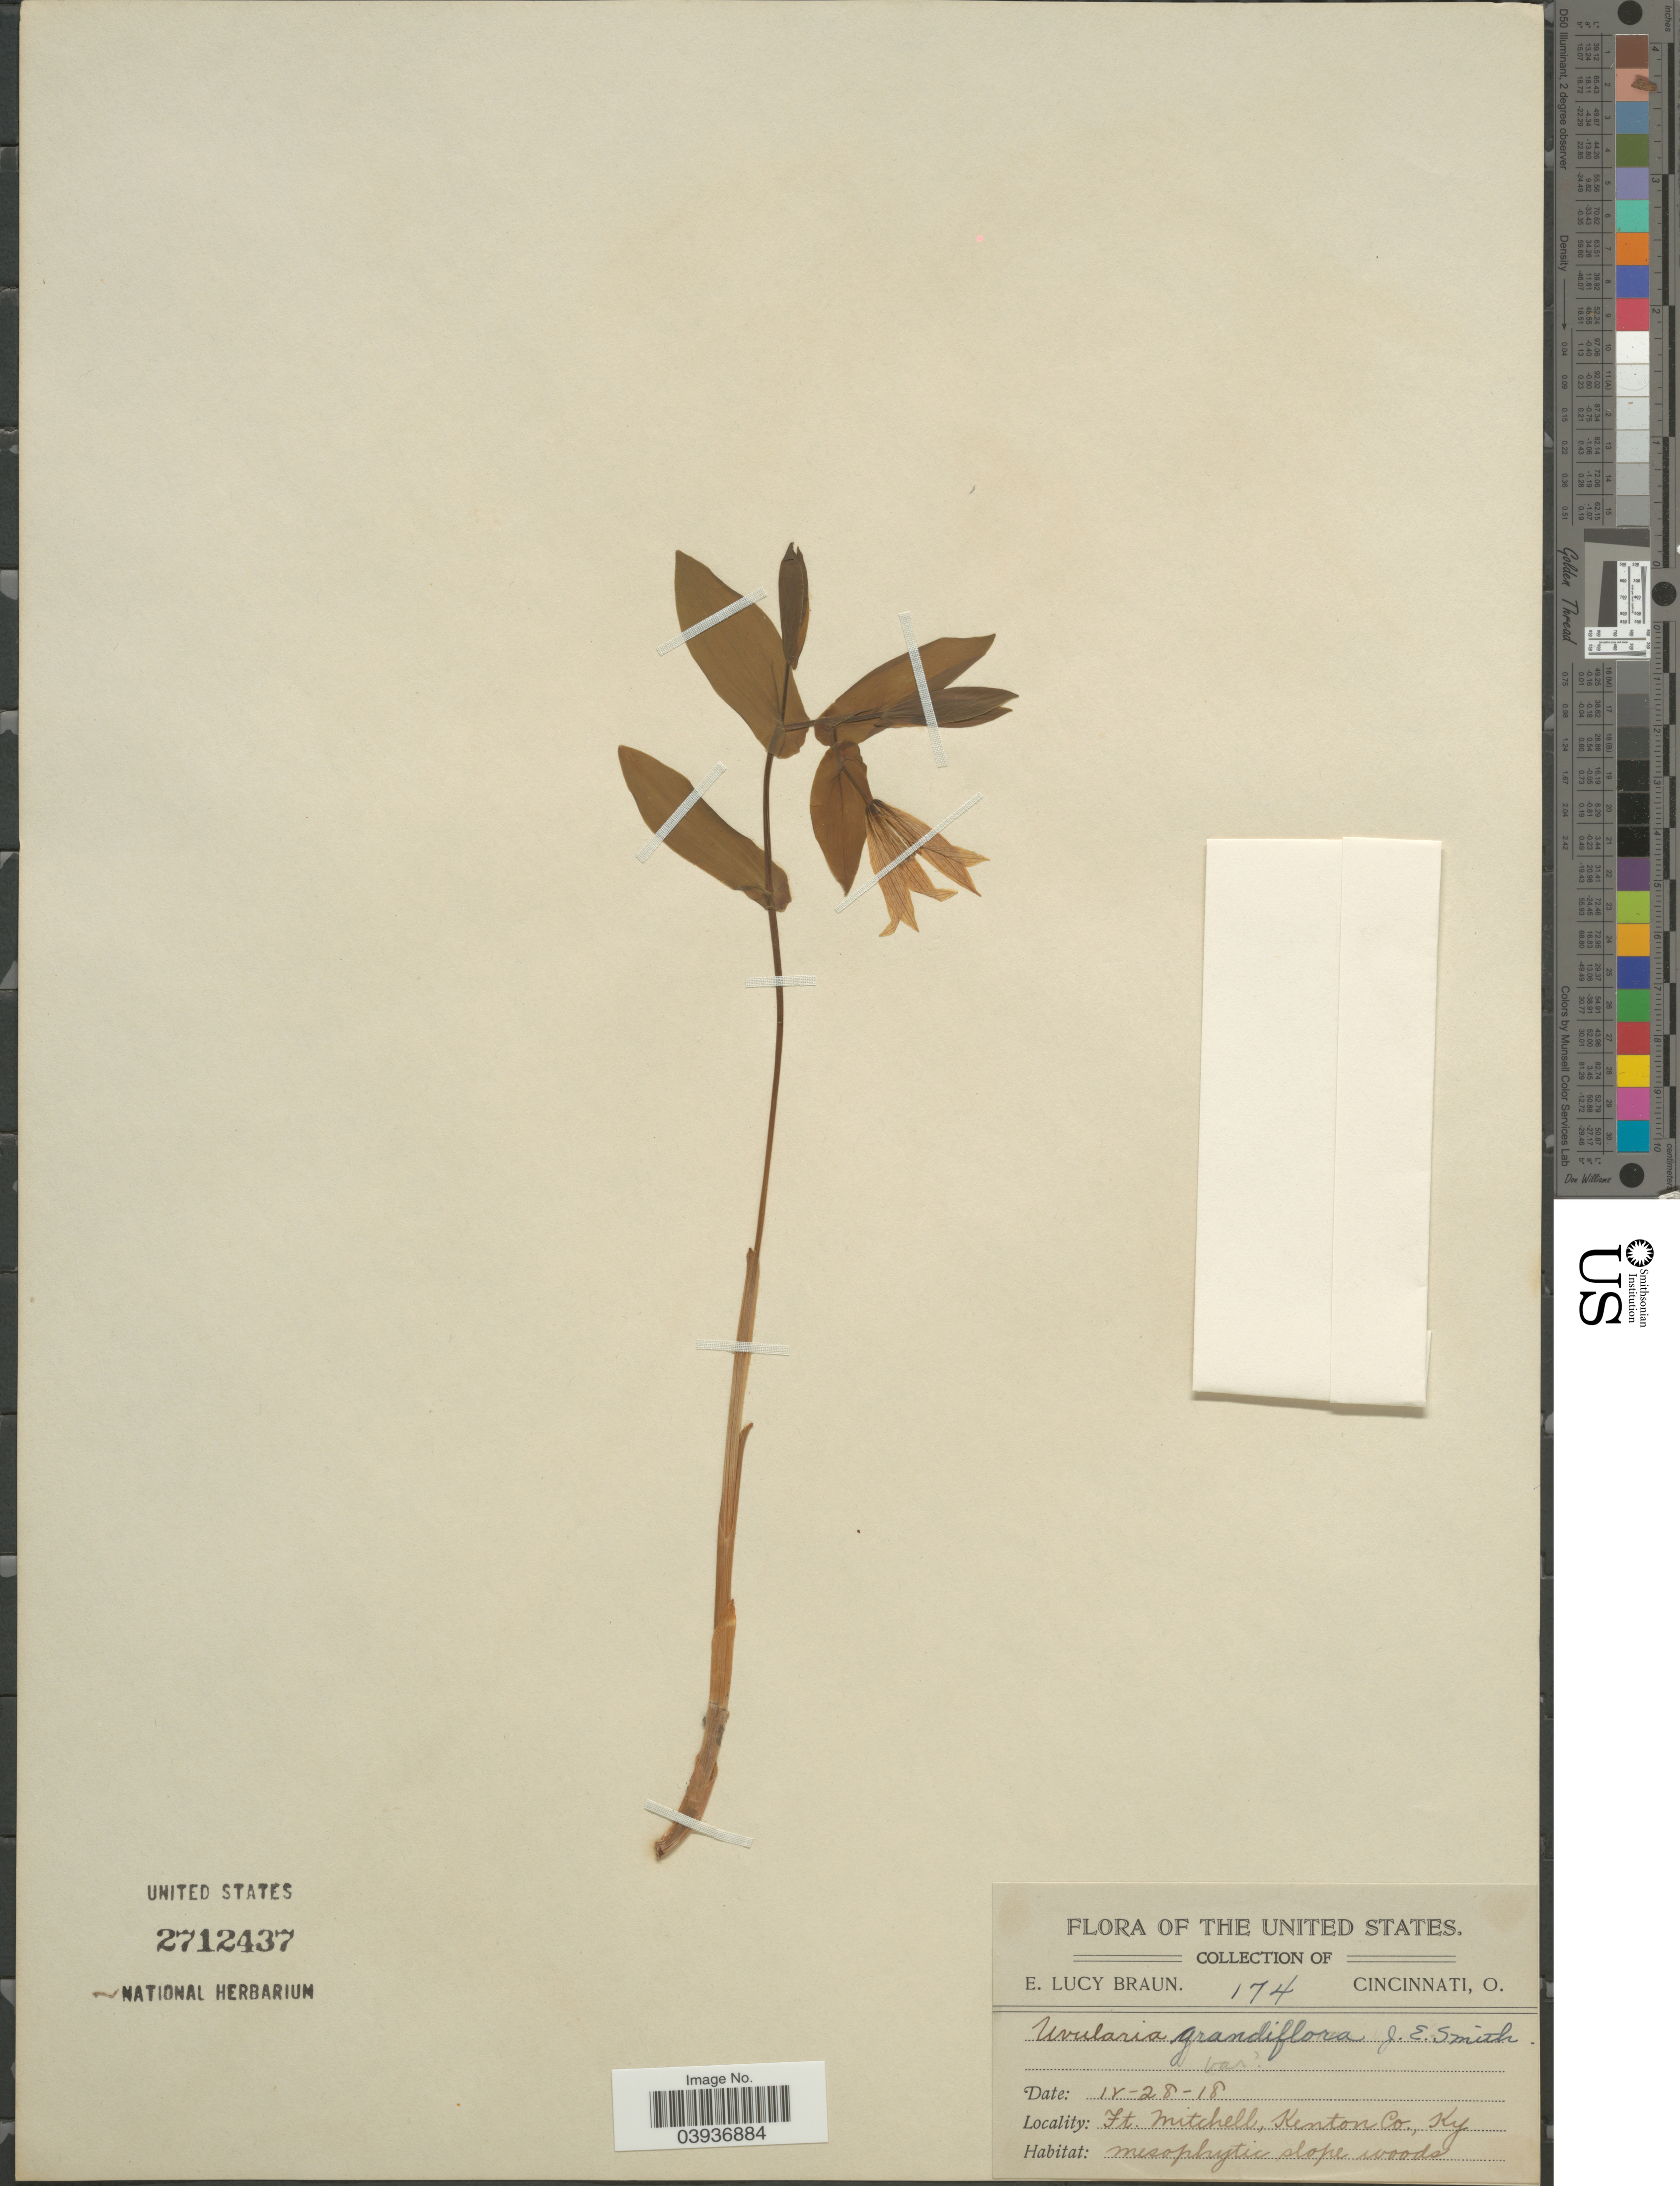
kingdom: Plantae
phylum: Tracheophyta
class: Liliopsida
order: Liliales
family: Colchicaceae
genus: Uvularia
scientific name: Uvularia grandiflora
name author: Sm.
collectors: E. L. Braun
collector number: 174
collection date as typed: Transcribed d/m/y: 28/4/18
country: United States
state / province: Kentucky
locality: Ft. Mitchell, Kenton Co.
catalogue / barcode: US 2712437